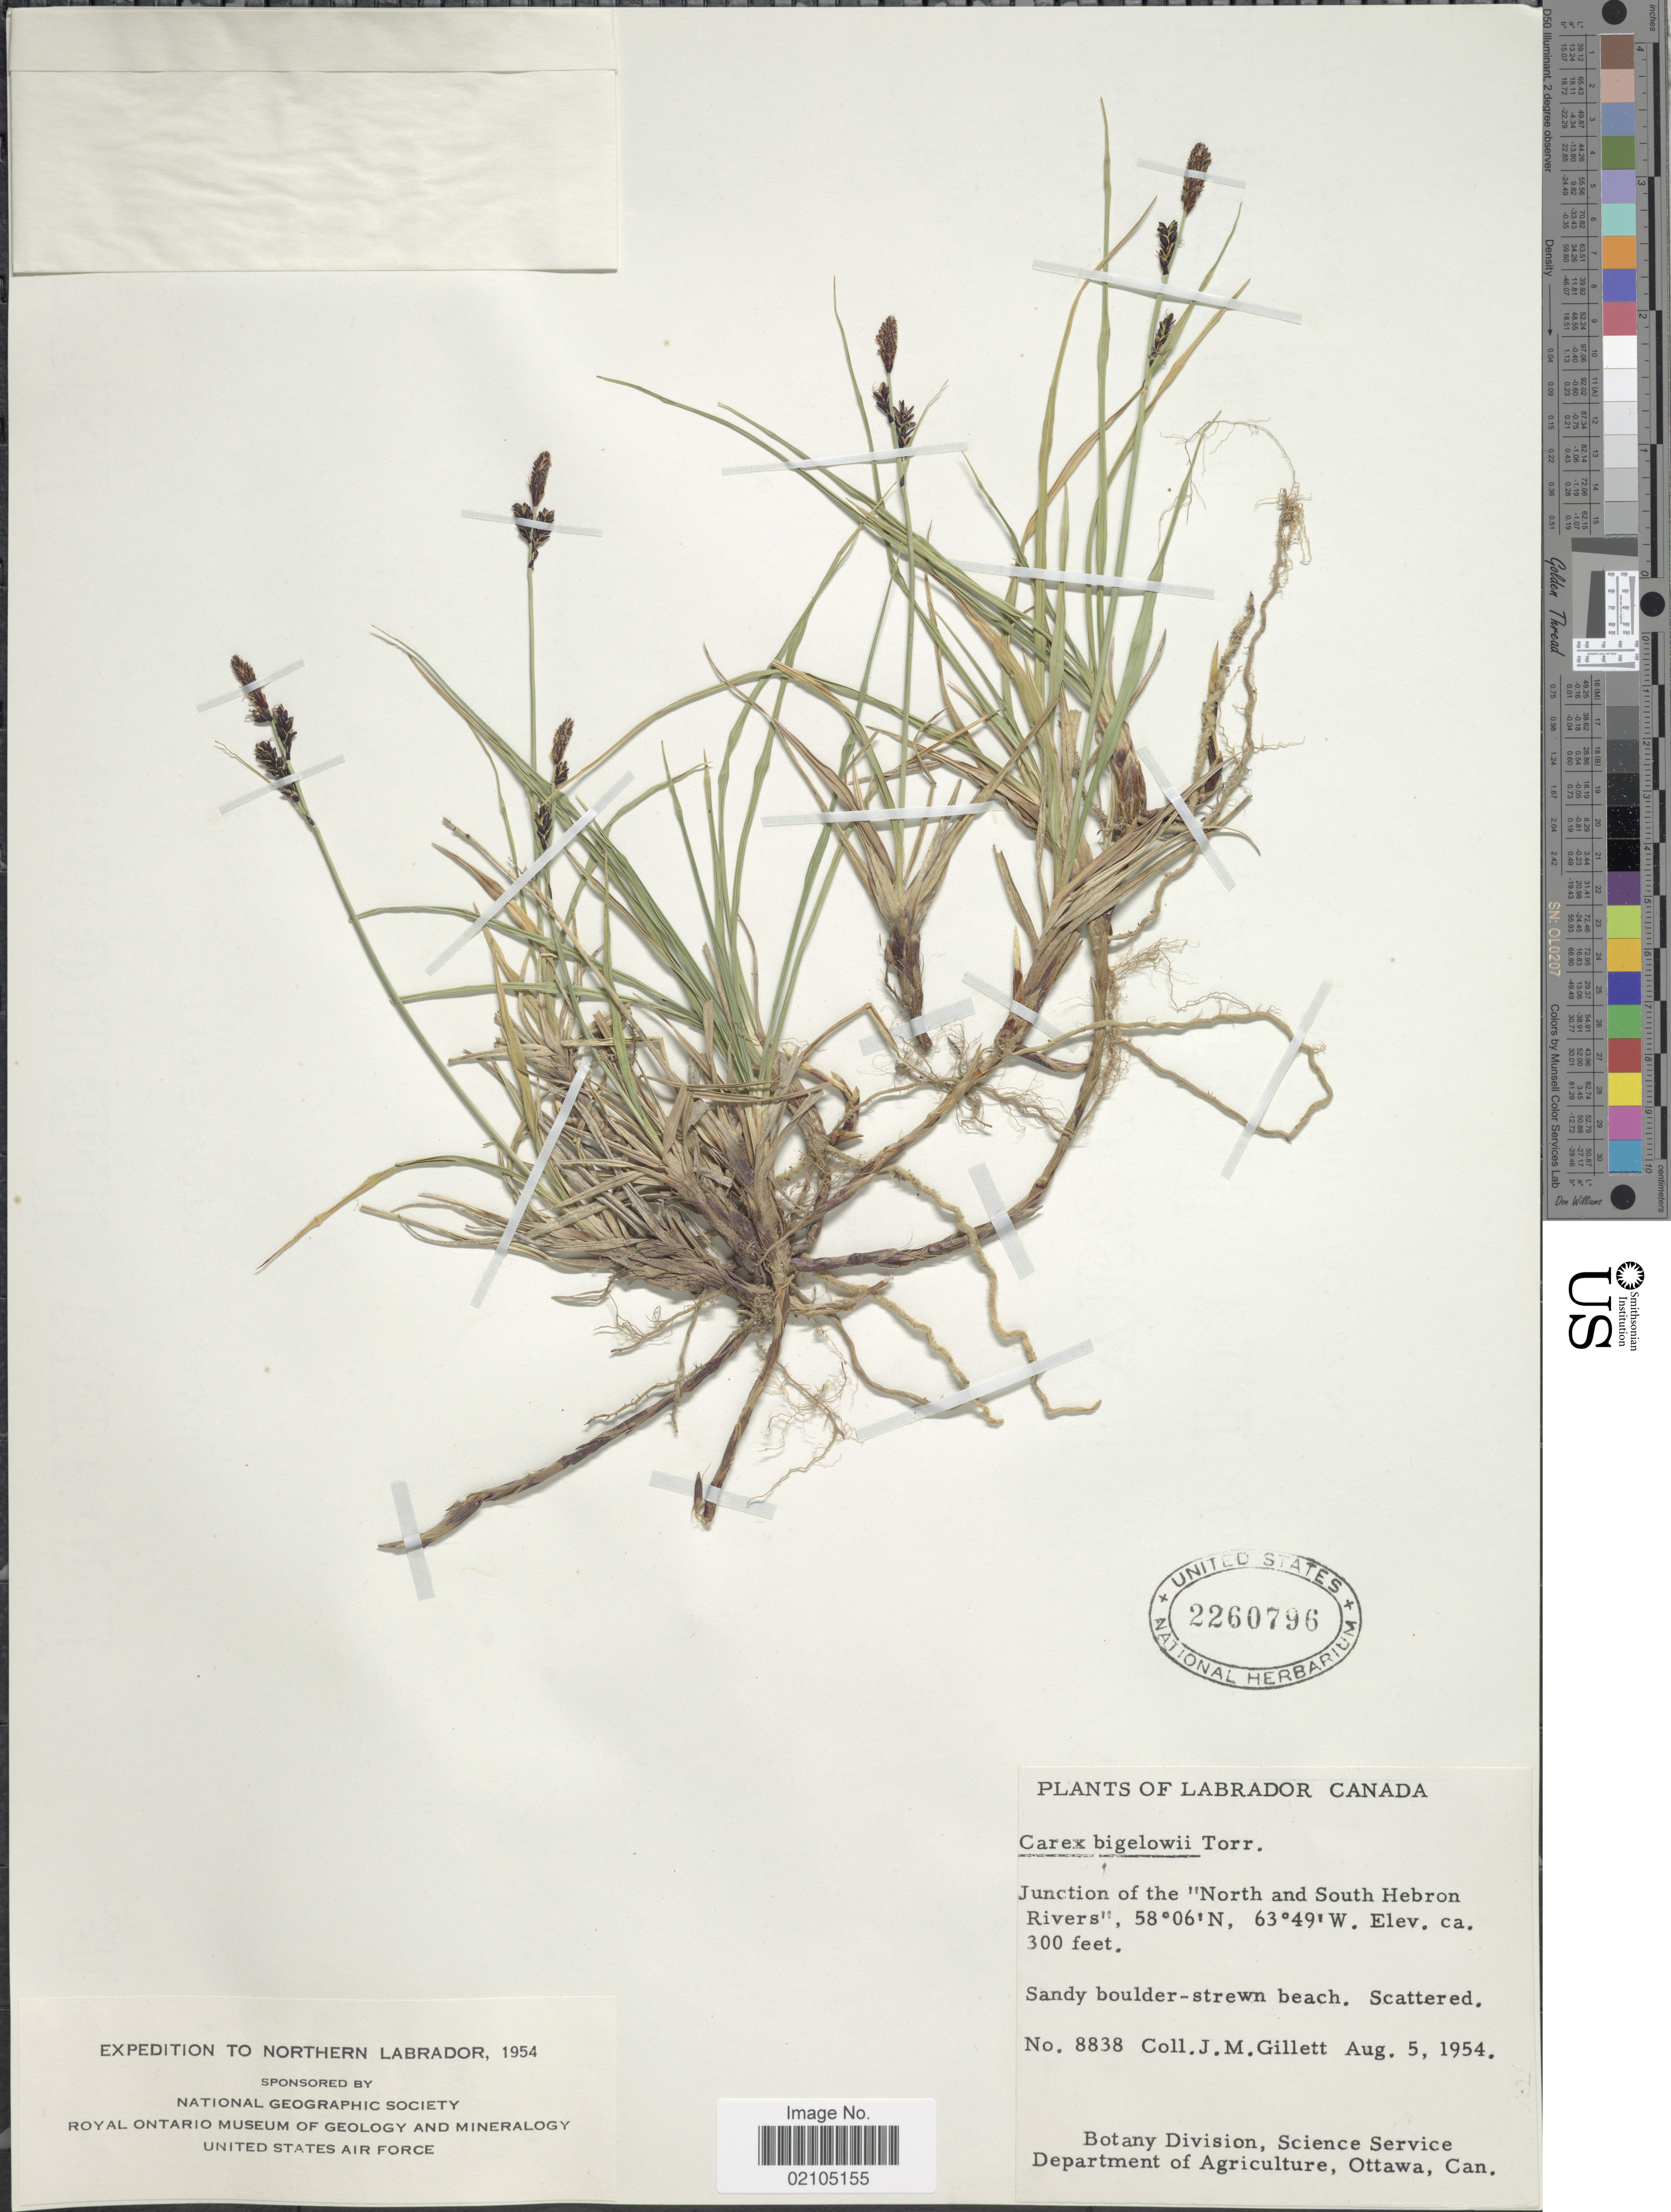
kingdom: Plantae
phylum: Tracheophyta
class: Liliopsida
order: Poales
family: Cyperaceae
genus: Carex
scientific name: Carex bigelowii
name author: Torr. ex Schwein.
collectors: J. M. Gillett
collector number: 8838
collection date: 1954-08-05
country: Canada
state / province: Newfoundland and Labrador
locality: Labrador, Canada, Junction of the "North and South Hebron Rivers".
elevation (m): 91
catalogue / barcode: US 2260796